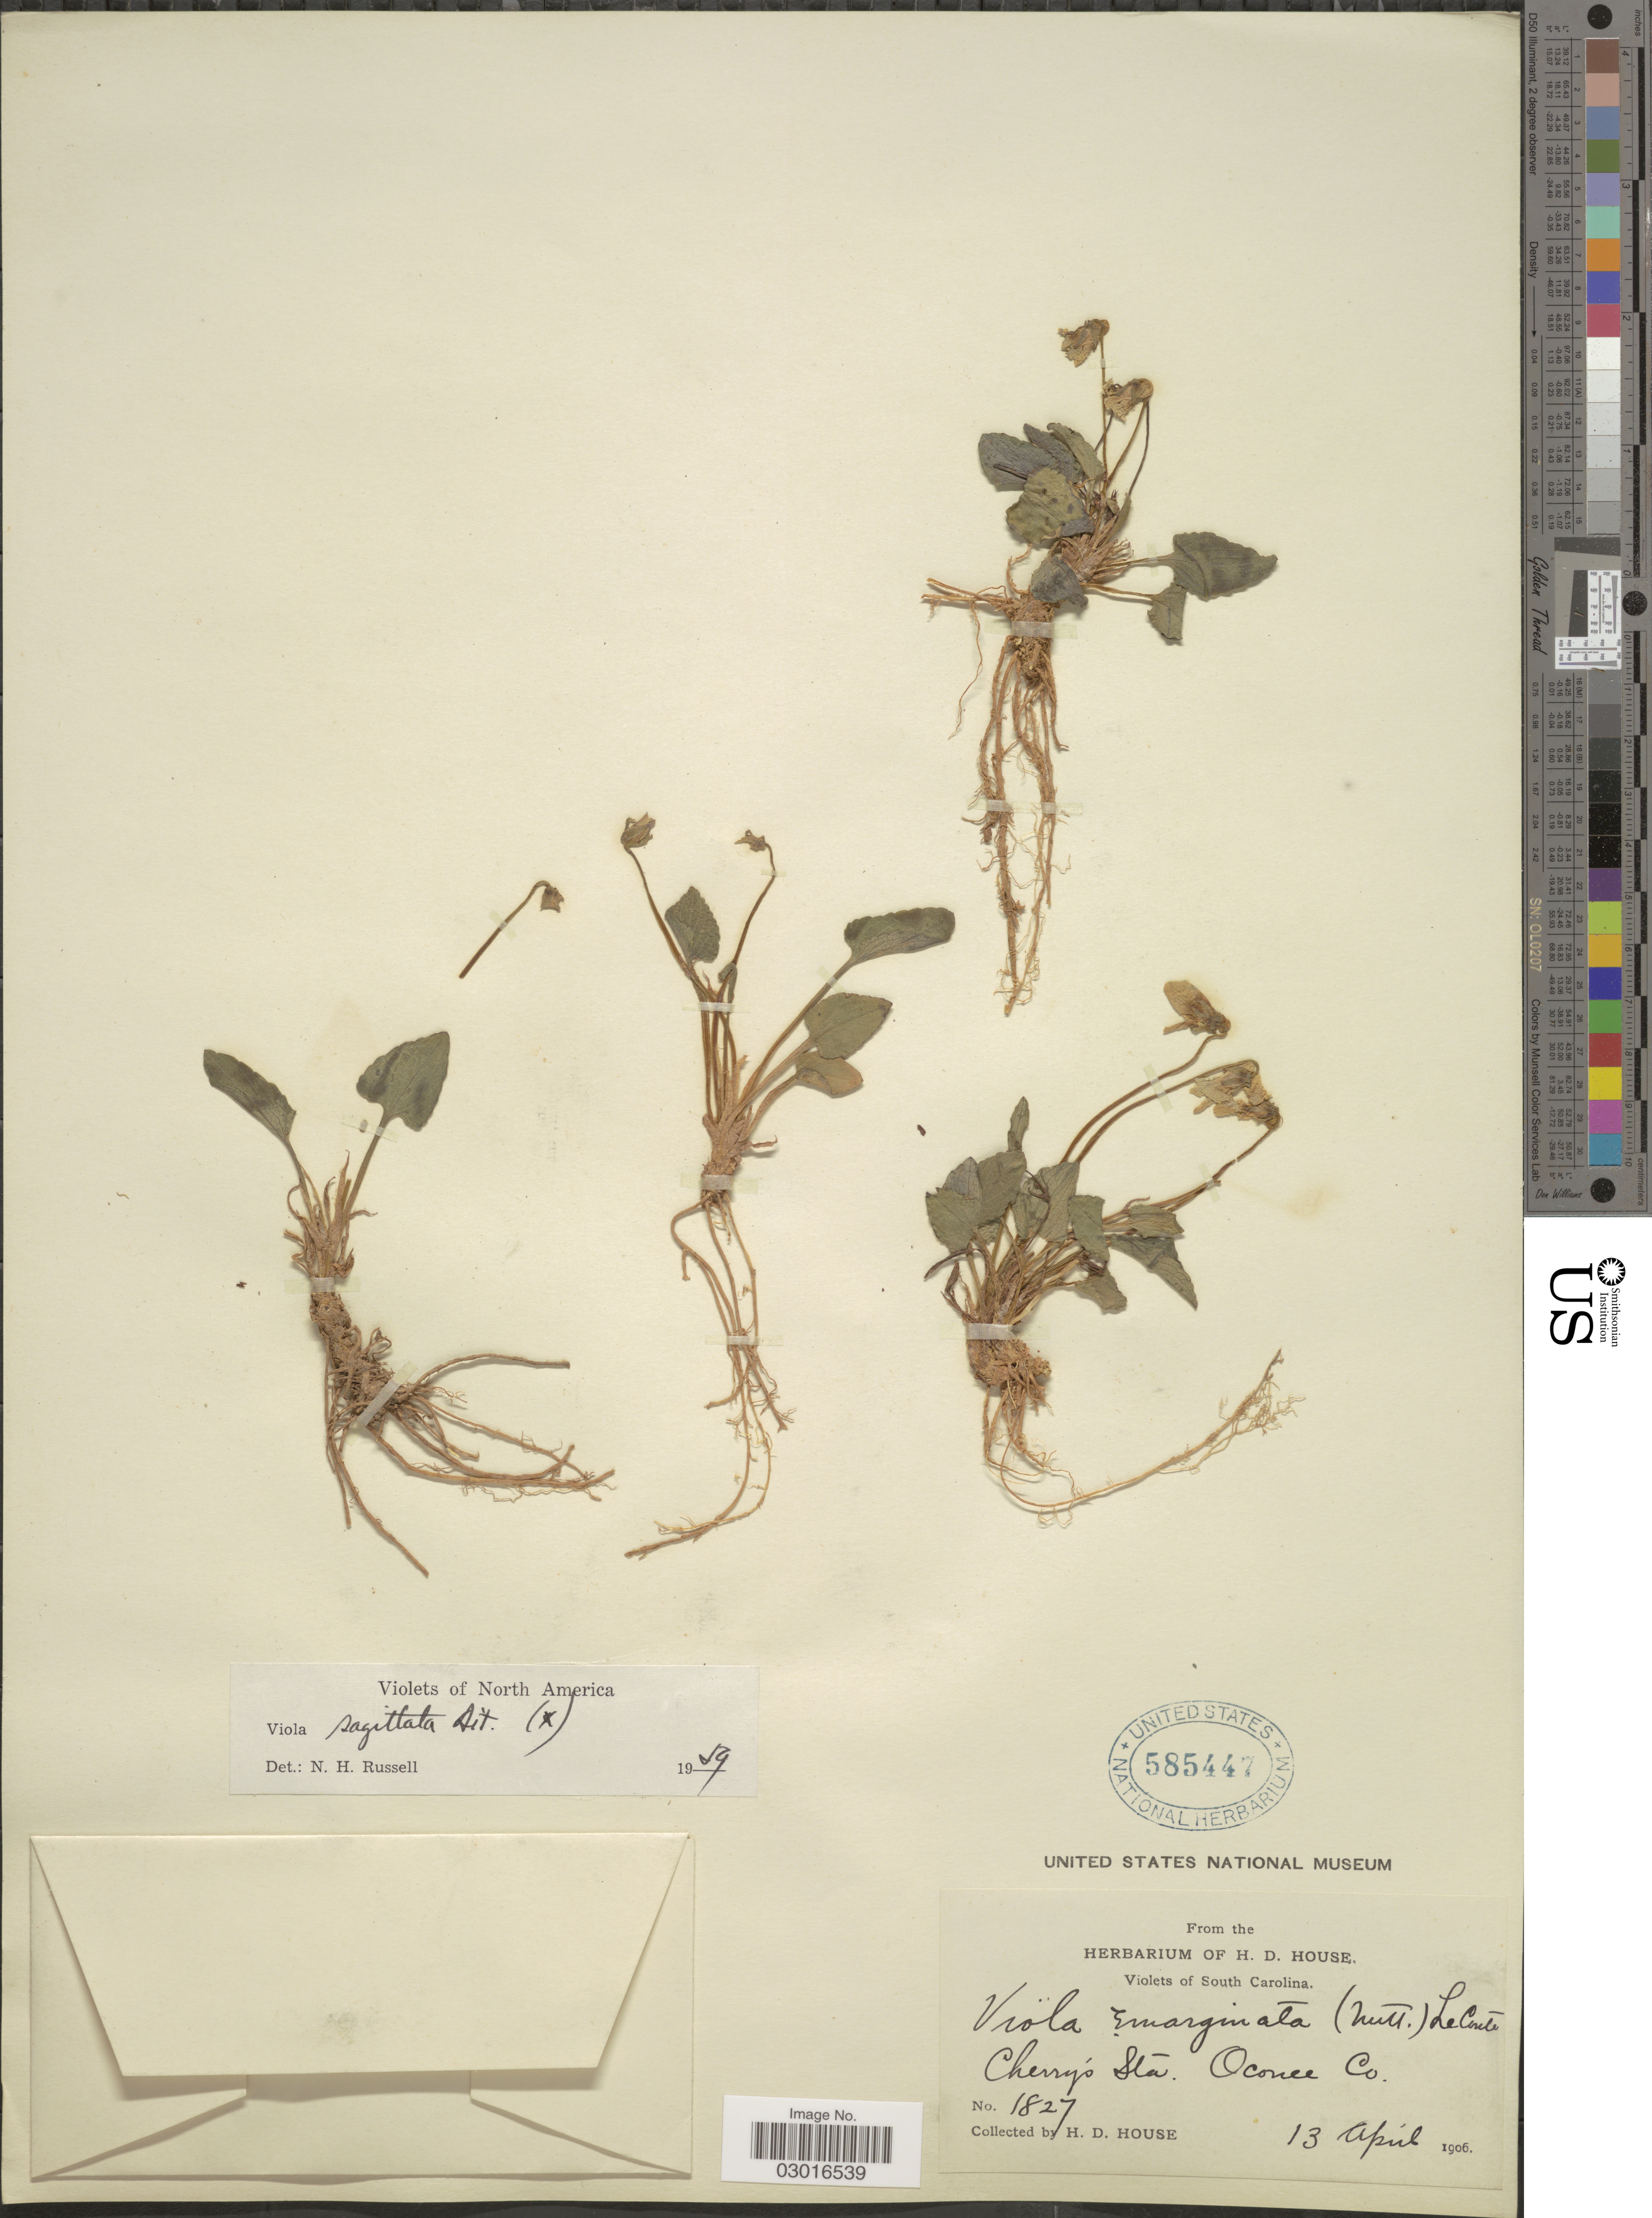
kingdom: Plantae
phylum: Tracheophyta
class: Magnoliopsida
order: Malpighiales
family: Violaceae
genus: Viola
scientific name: Viola sagittata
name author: Aiton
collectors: H. D. House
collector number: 1827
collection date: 1906-04-13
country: United States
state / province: South Carolina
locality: Cherry's Sta. Oconee Co.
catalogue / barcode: US 585447